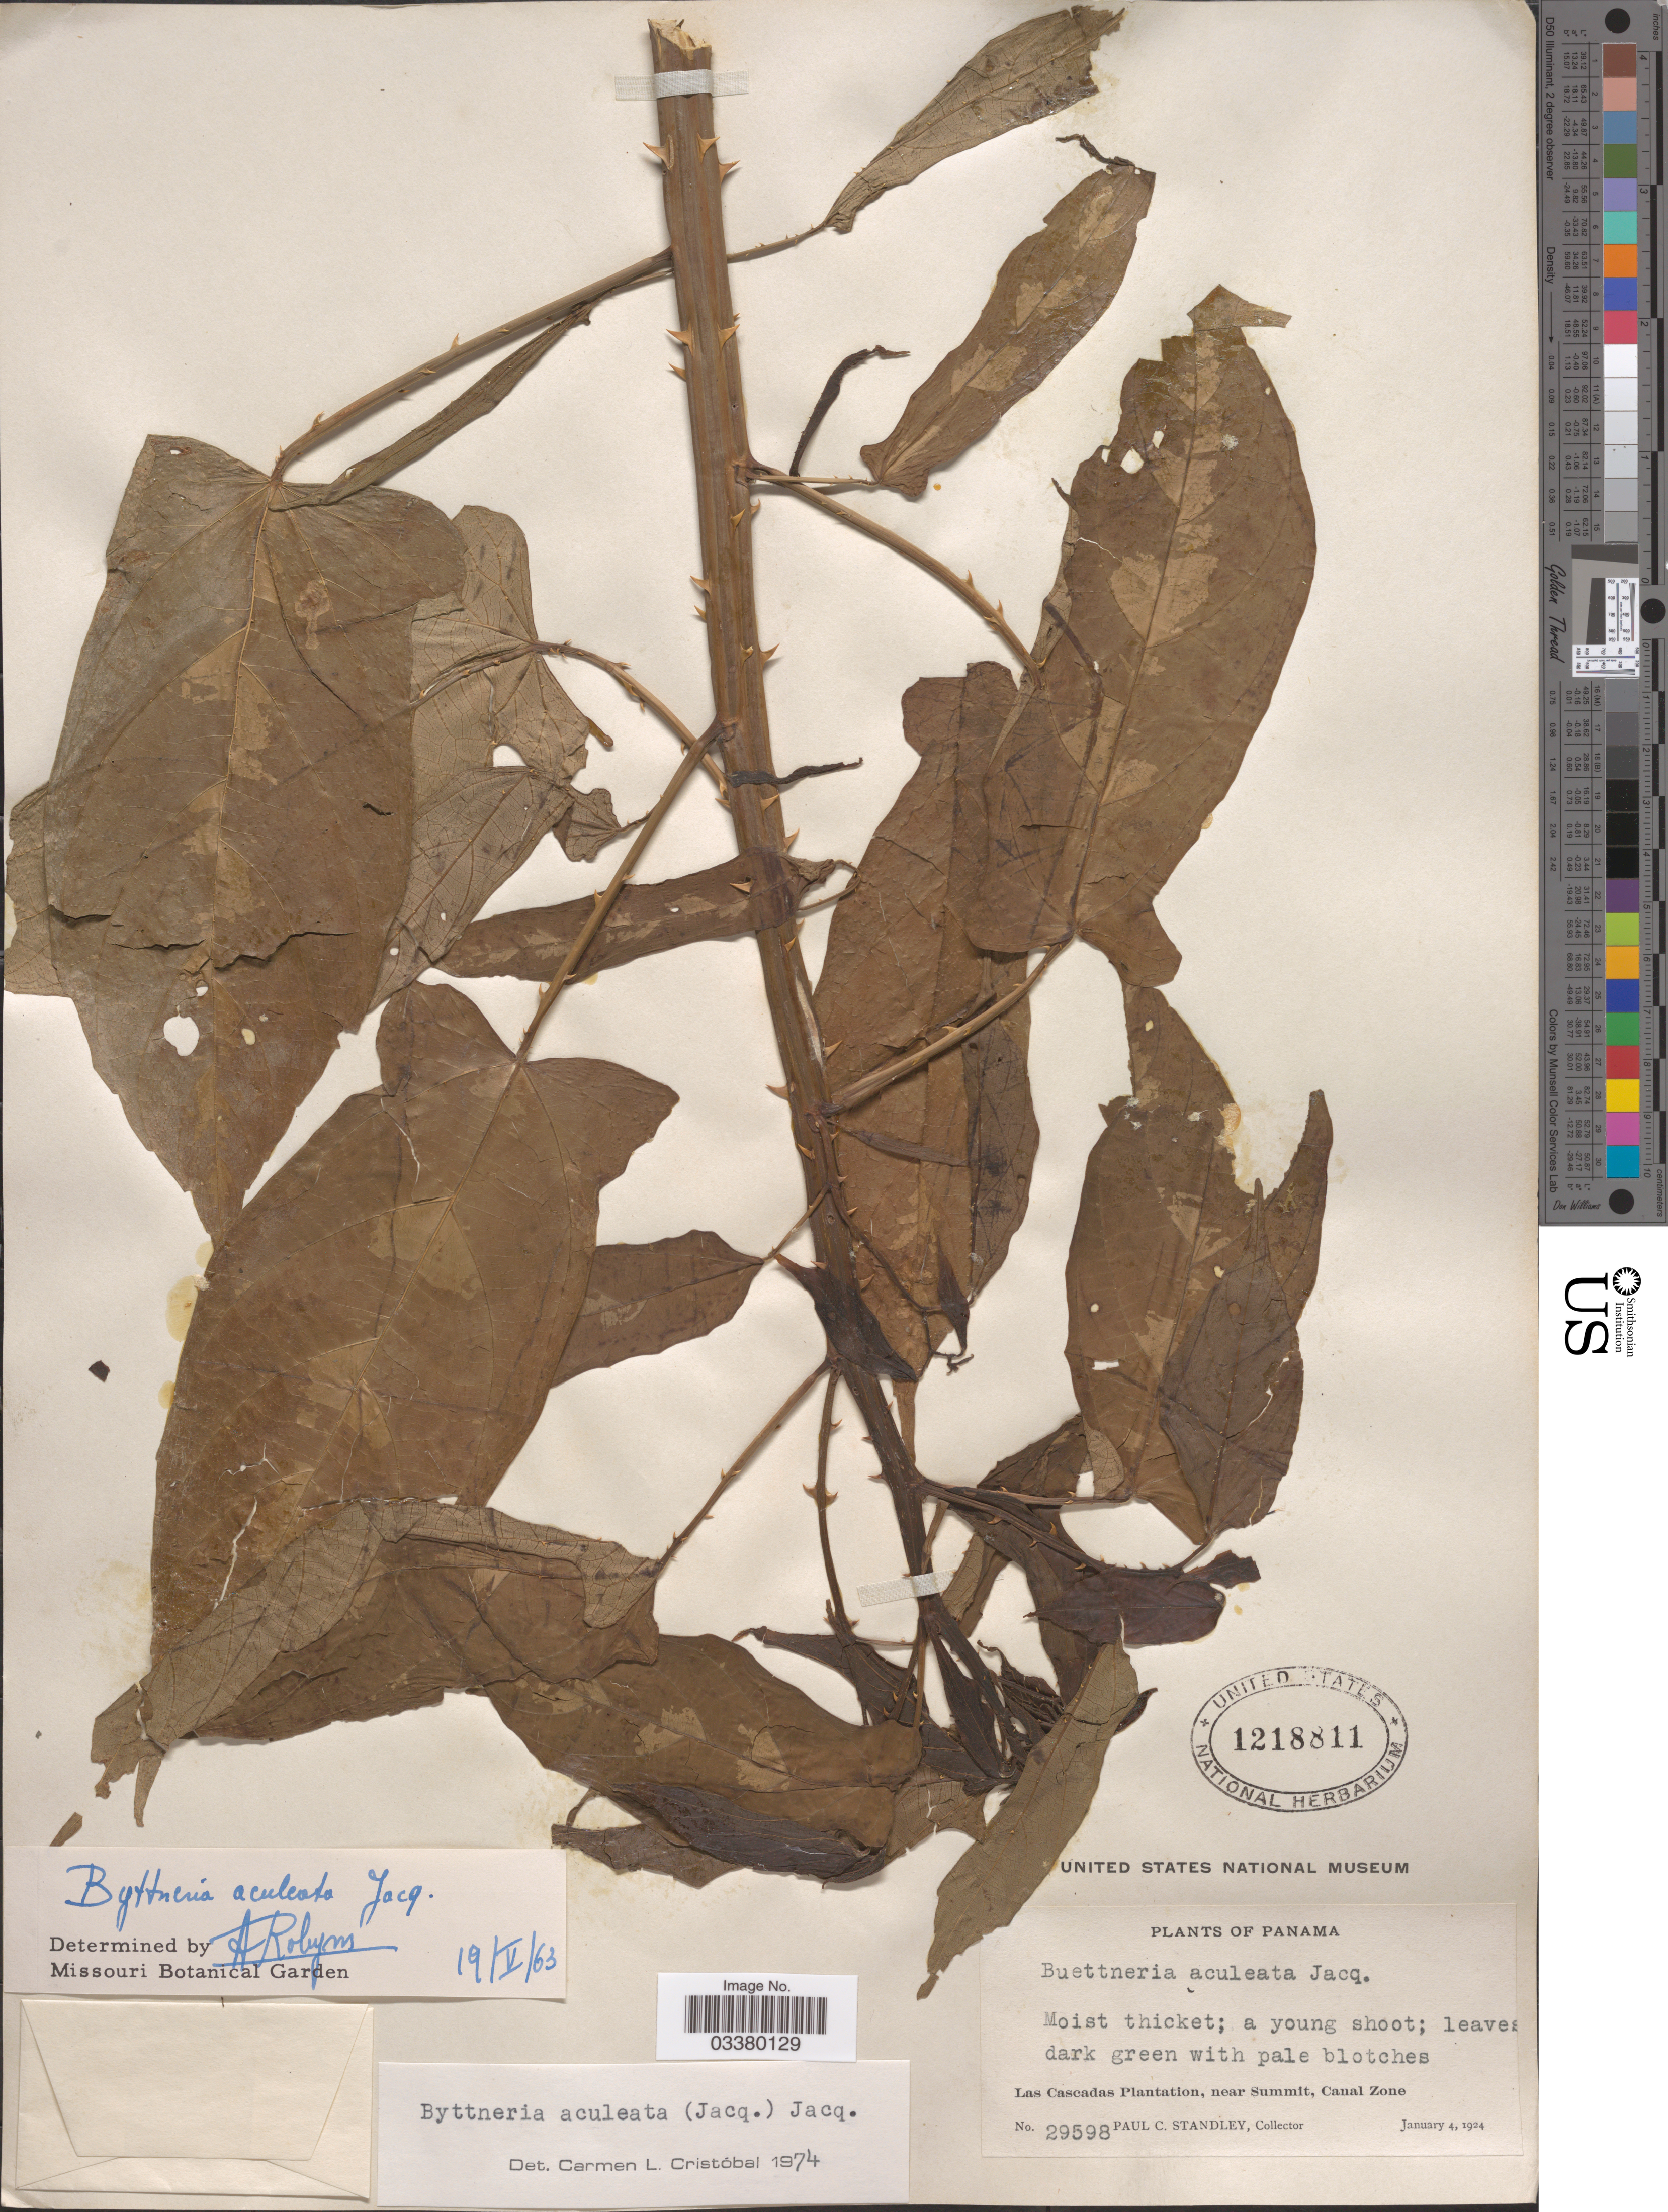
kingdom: Plantae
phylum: Tracheophyta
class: Magnoliopsida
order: Malvales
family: Malvaceae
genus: Byttneria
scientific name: Byttneria aculeata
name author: (Jacq.) Jacq.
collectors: P. C. Standley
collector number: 29598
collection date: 1924-01-04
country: Panama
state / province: Colón / Panamá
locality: Las Cascadas Plantation, near Summit, Canal Zone.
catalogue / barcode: US 1218811